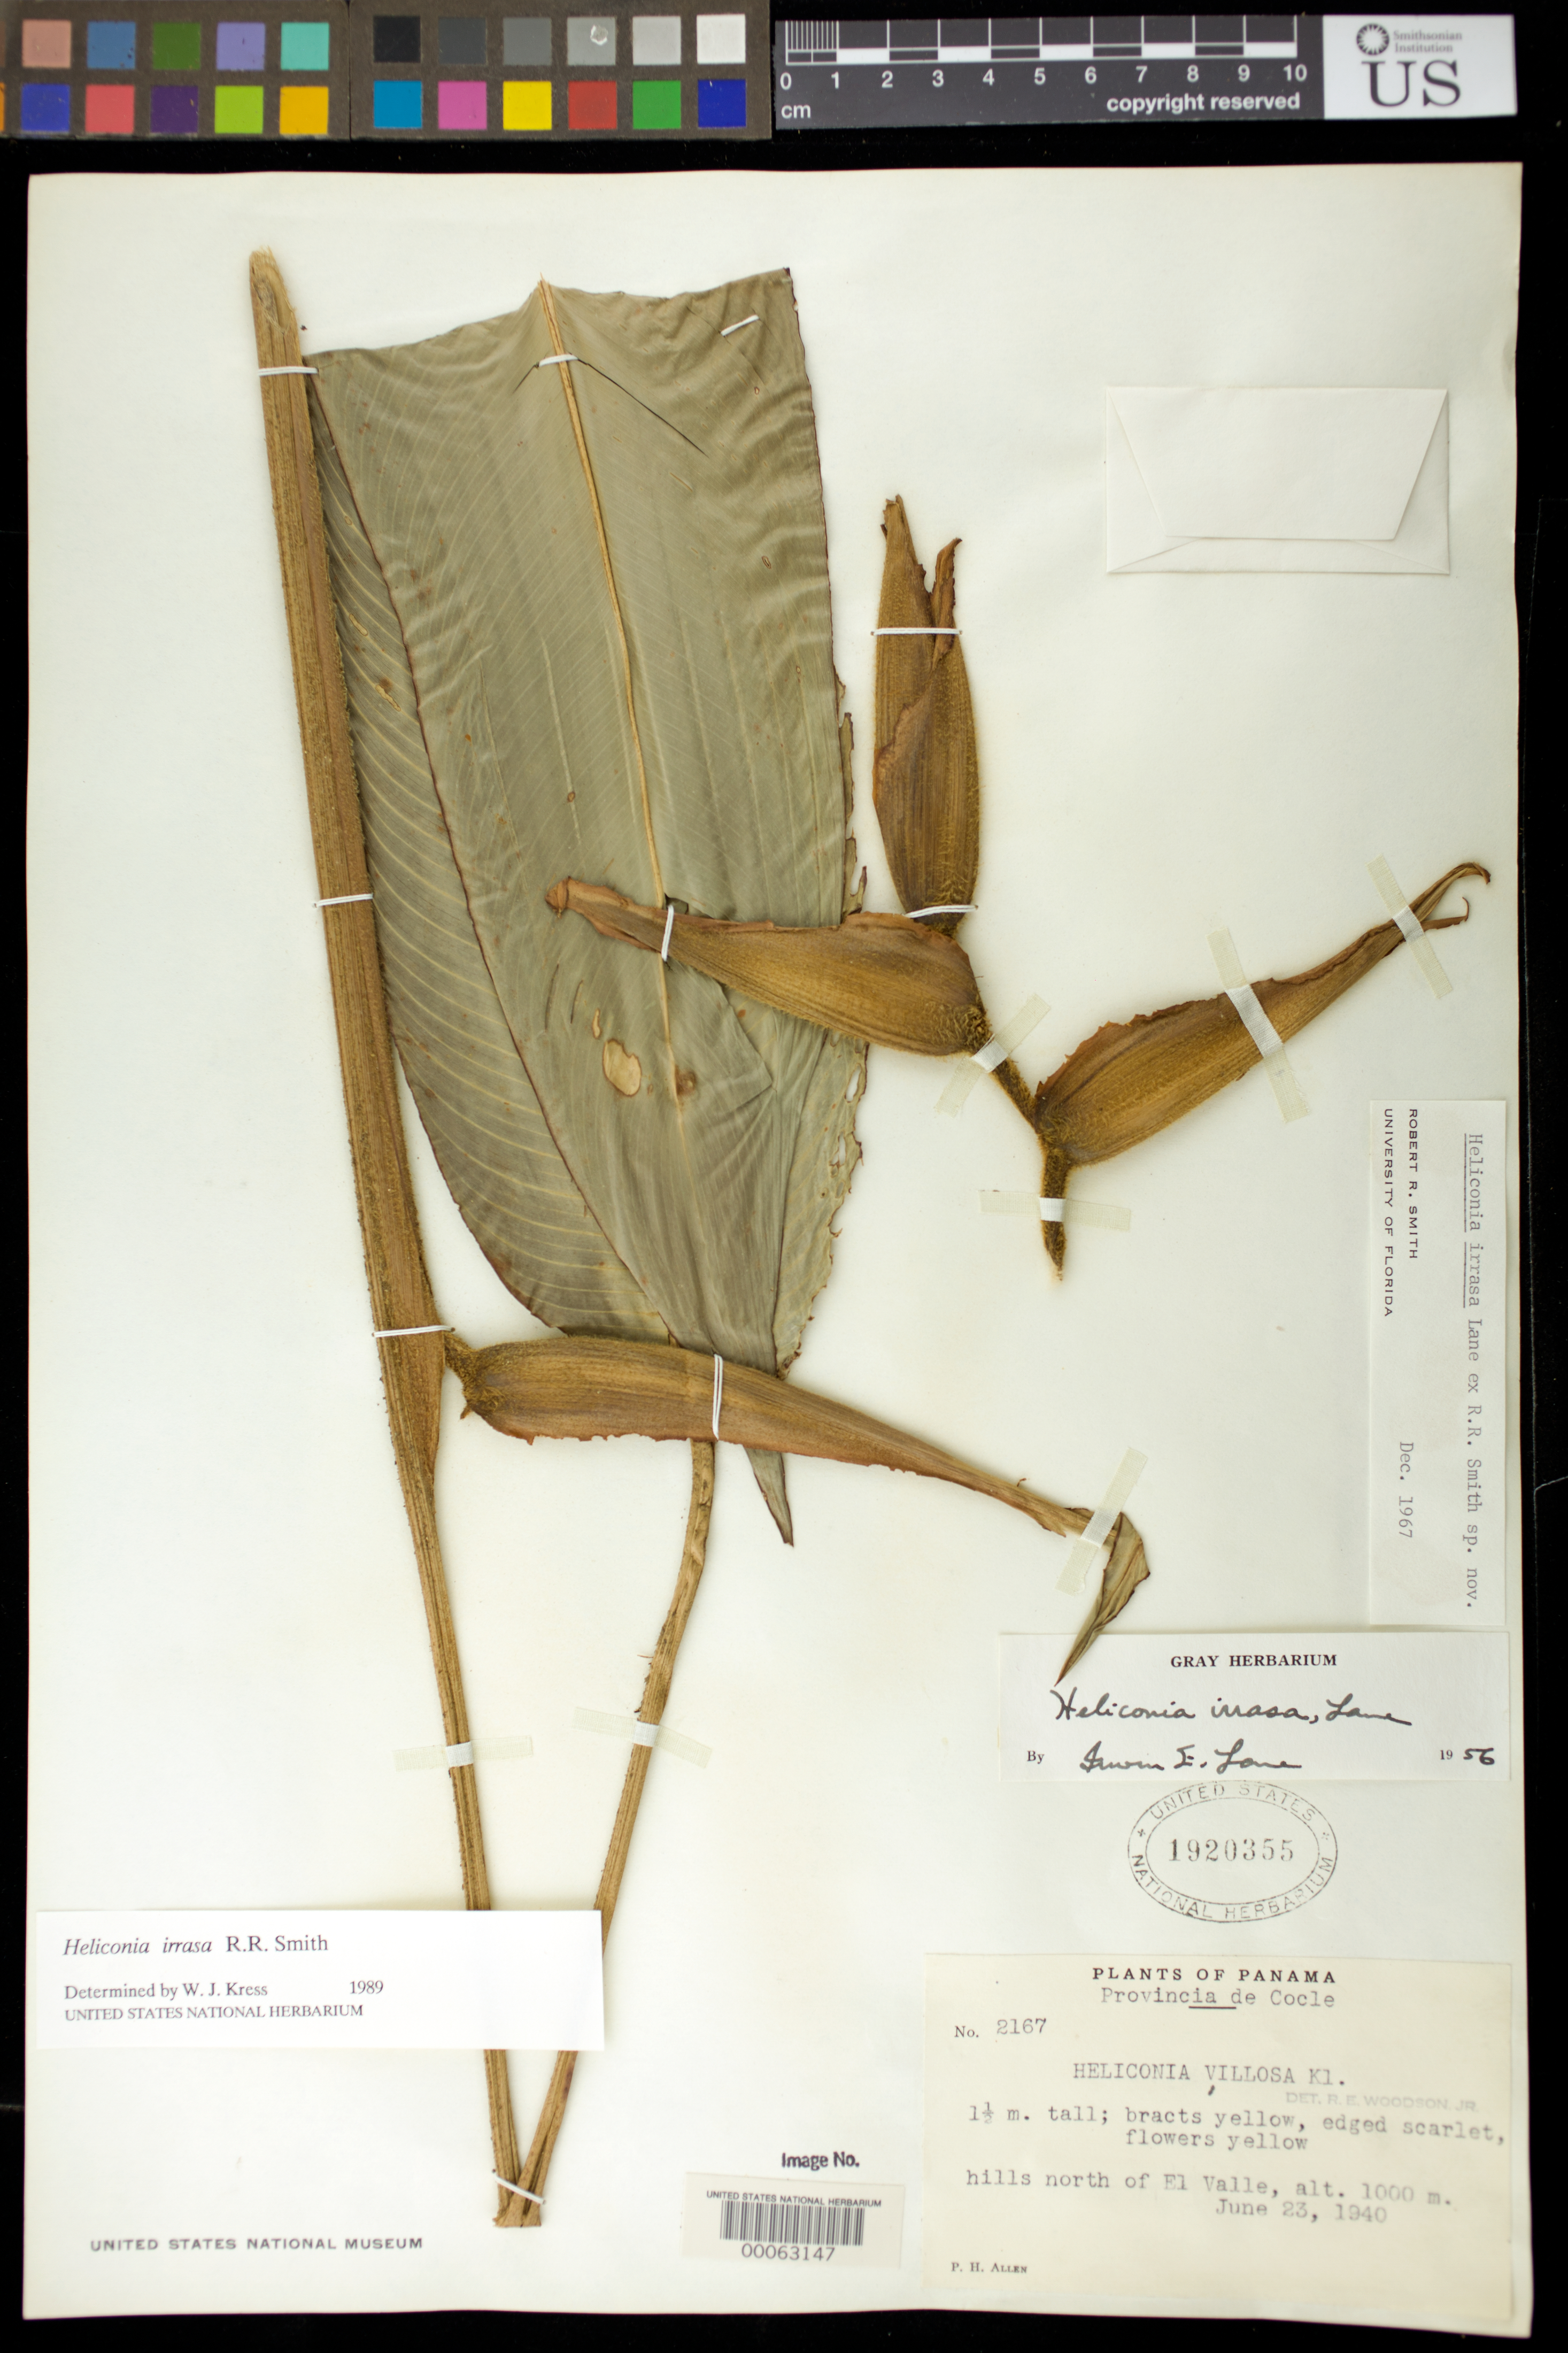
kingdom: Plantae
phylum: Tracheophyta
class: Liliopsida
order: Zingiberales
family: Heliconiaceae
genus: Heliconia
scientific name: Heliconia irrasa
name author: Lane ex R.R. Sm.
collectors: P. H. Allen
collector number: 2167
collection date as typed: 23 Jun 1940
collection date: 1940-06-23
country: Panama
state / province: Coclé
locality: Hills north of el Valle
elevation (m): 1000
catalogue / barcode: US 1920355